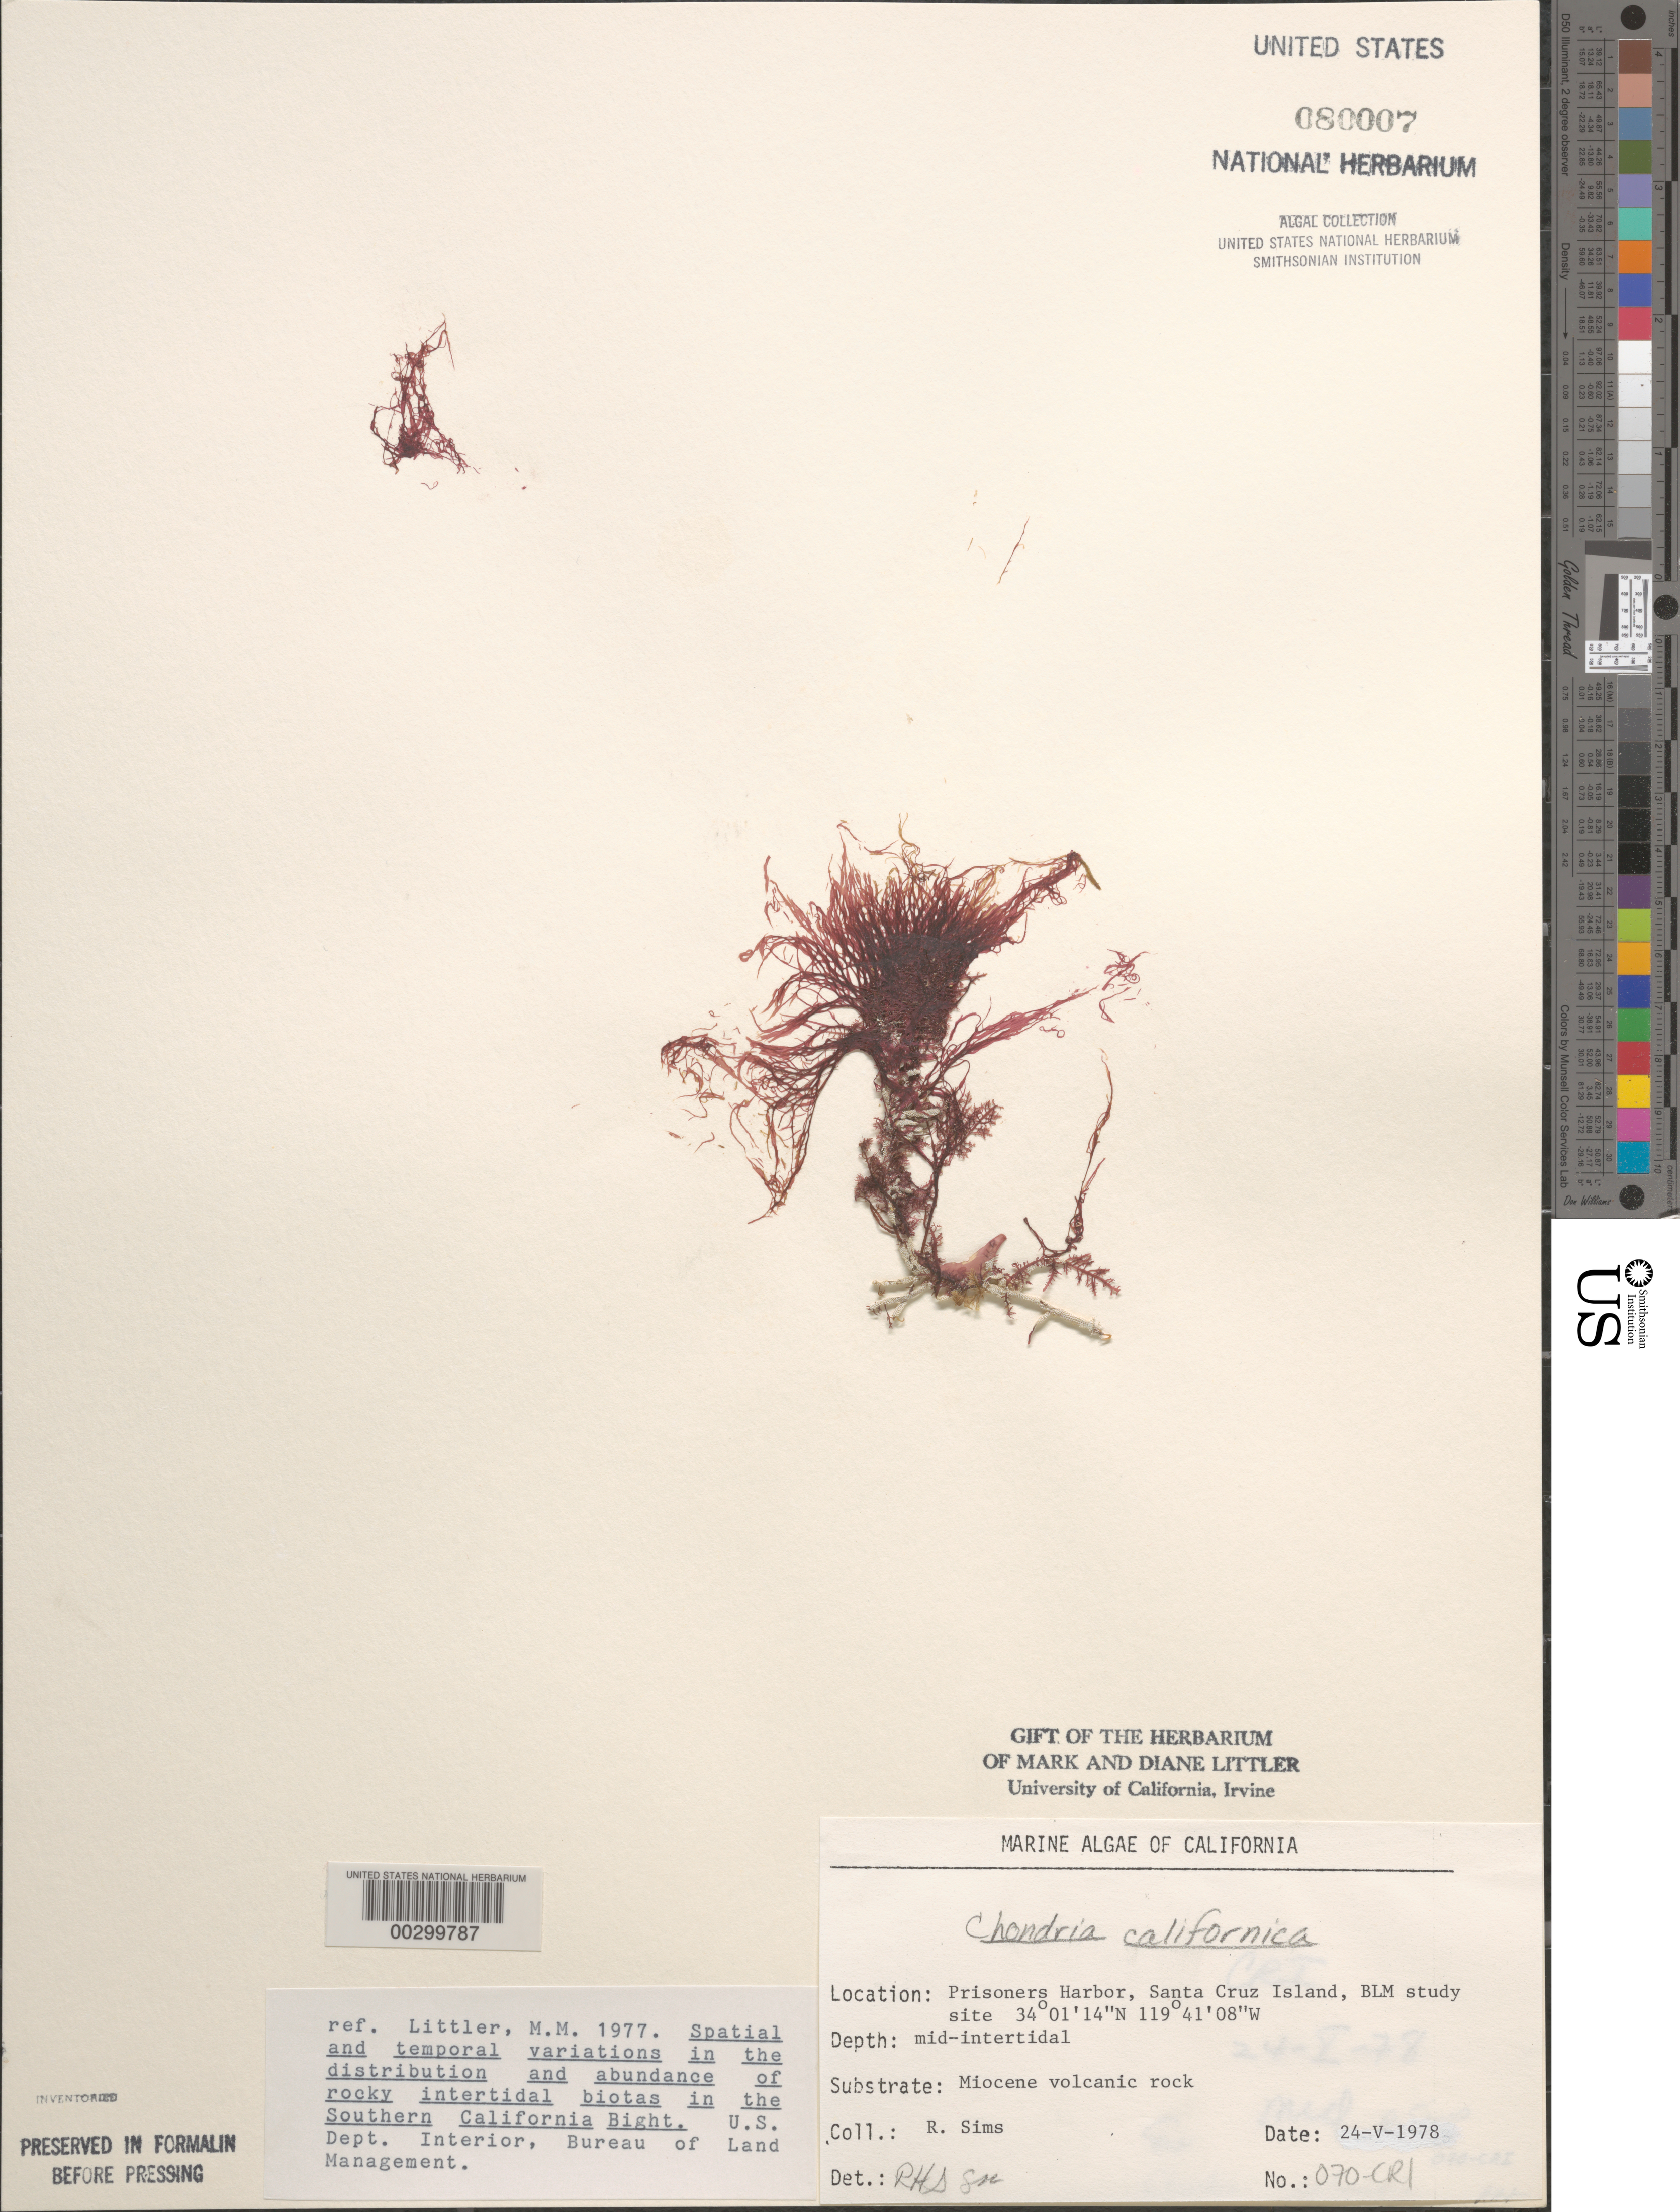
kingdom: Plantae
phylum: Rhodophyta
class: Florideophyceae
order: Ceramiales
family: Rhodomelaceae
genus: Chondria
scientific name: Chondria acrorhizophora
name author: Setch. & N.L. Gardner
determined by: Algae name updating Project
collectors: R. H. Sims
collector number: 070-cri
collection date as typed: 24 May 1978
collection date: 1978-05-24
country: United States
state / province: California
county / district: Santa Barbara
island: Santa Cruz Island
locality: Prisoners Harbor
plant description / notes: BLM-SOCALBIGHT Rocky Intertidal Survey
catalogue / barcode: US 80007